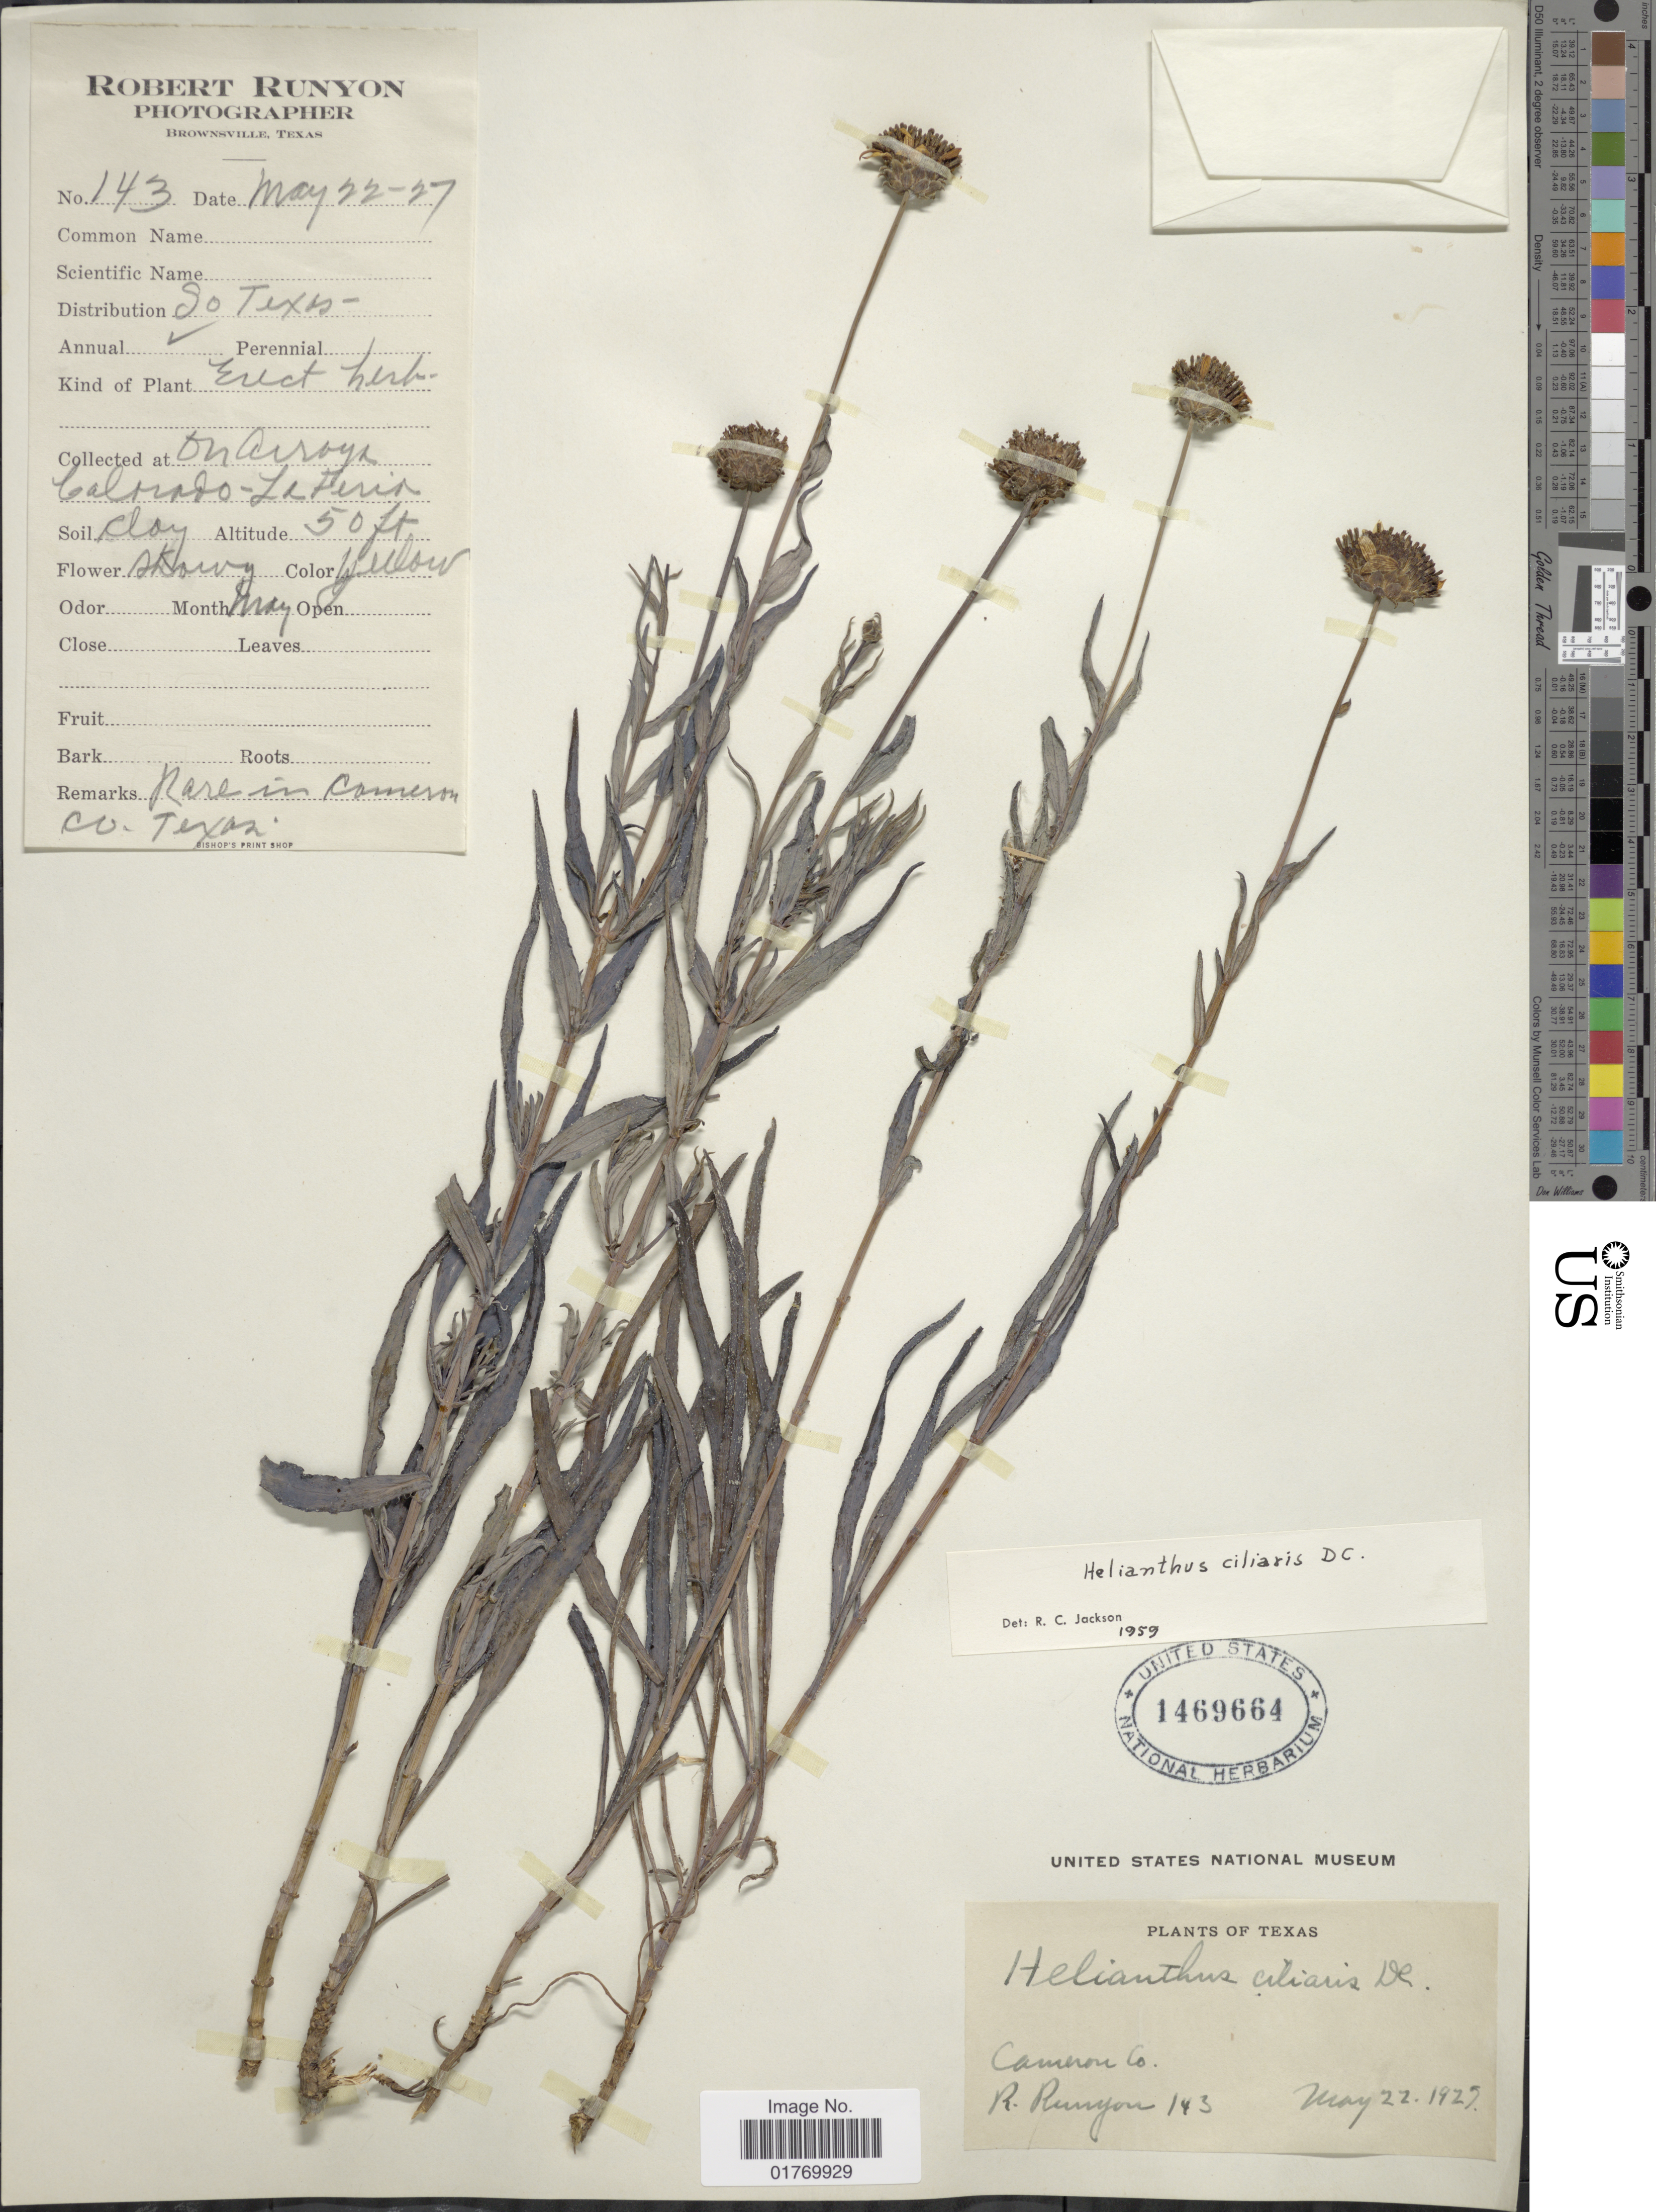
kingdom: Plantae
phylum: Tracheophyta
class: Magnoliopsida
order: Asterales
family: Asteraceae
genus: Helianthus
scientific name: Helianthus ciliaris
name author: DC.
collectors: R. Runyon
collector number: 143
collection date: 1929-05-22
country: United States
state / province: Texas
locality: Cameron Co., On Arroyo, Colorado, La Feria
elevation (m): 15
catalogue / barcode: US 1469664